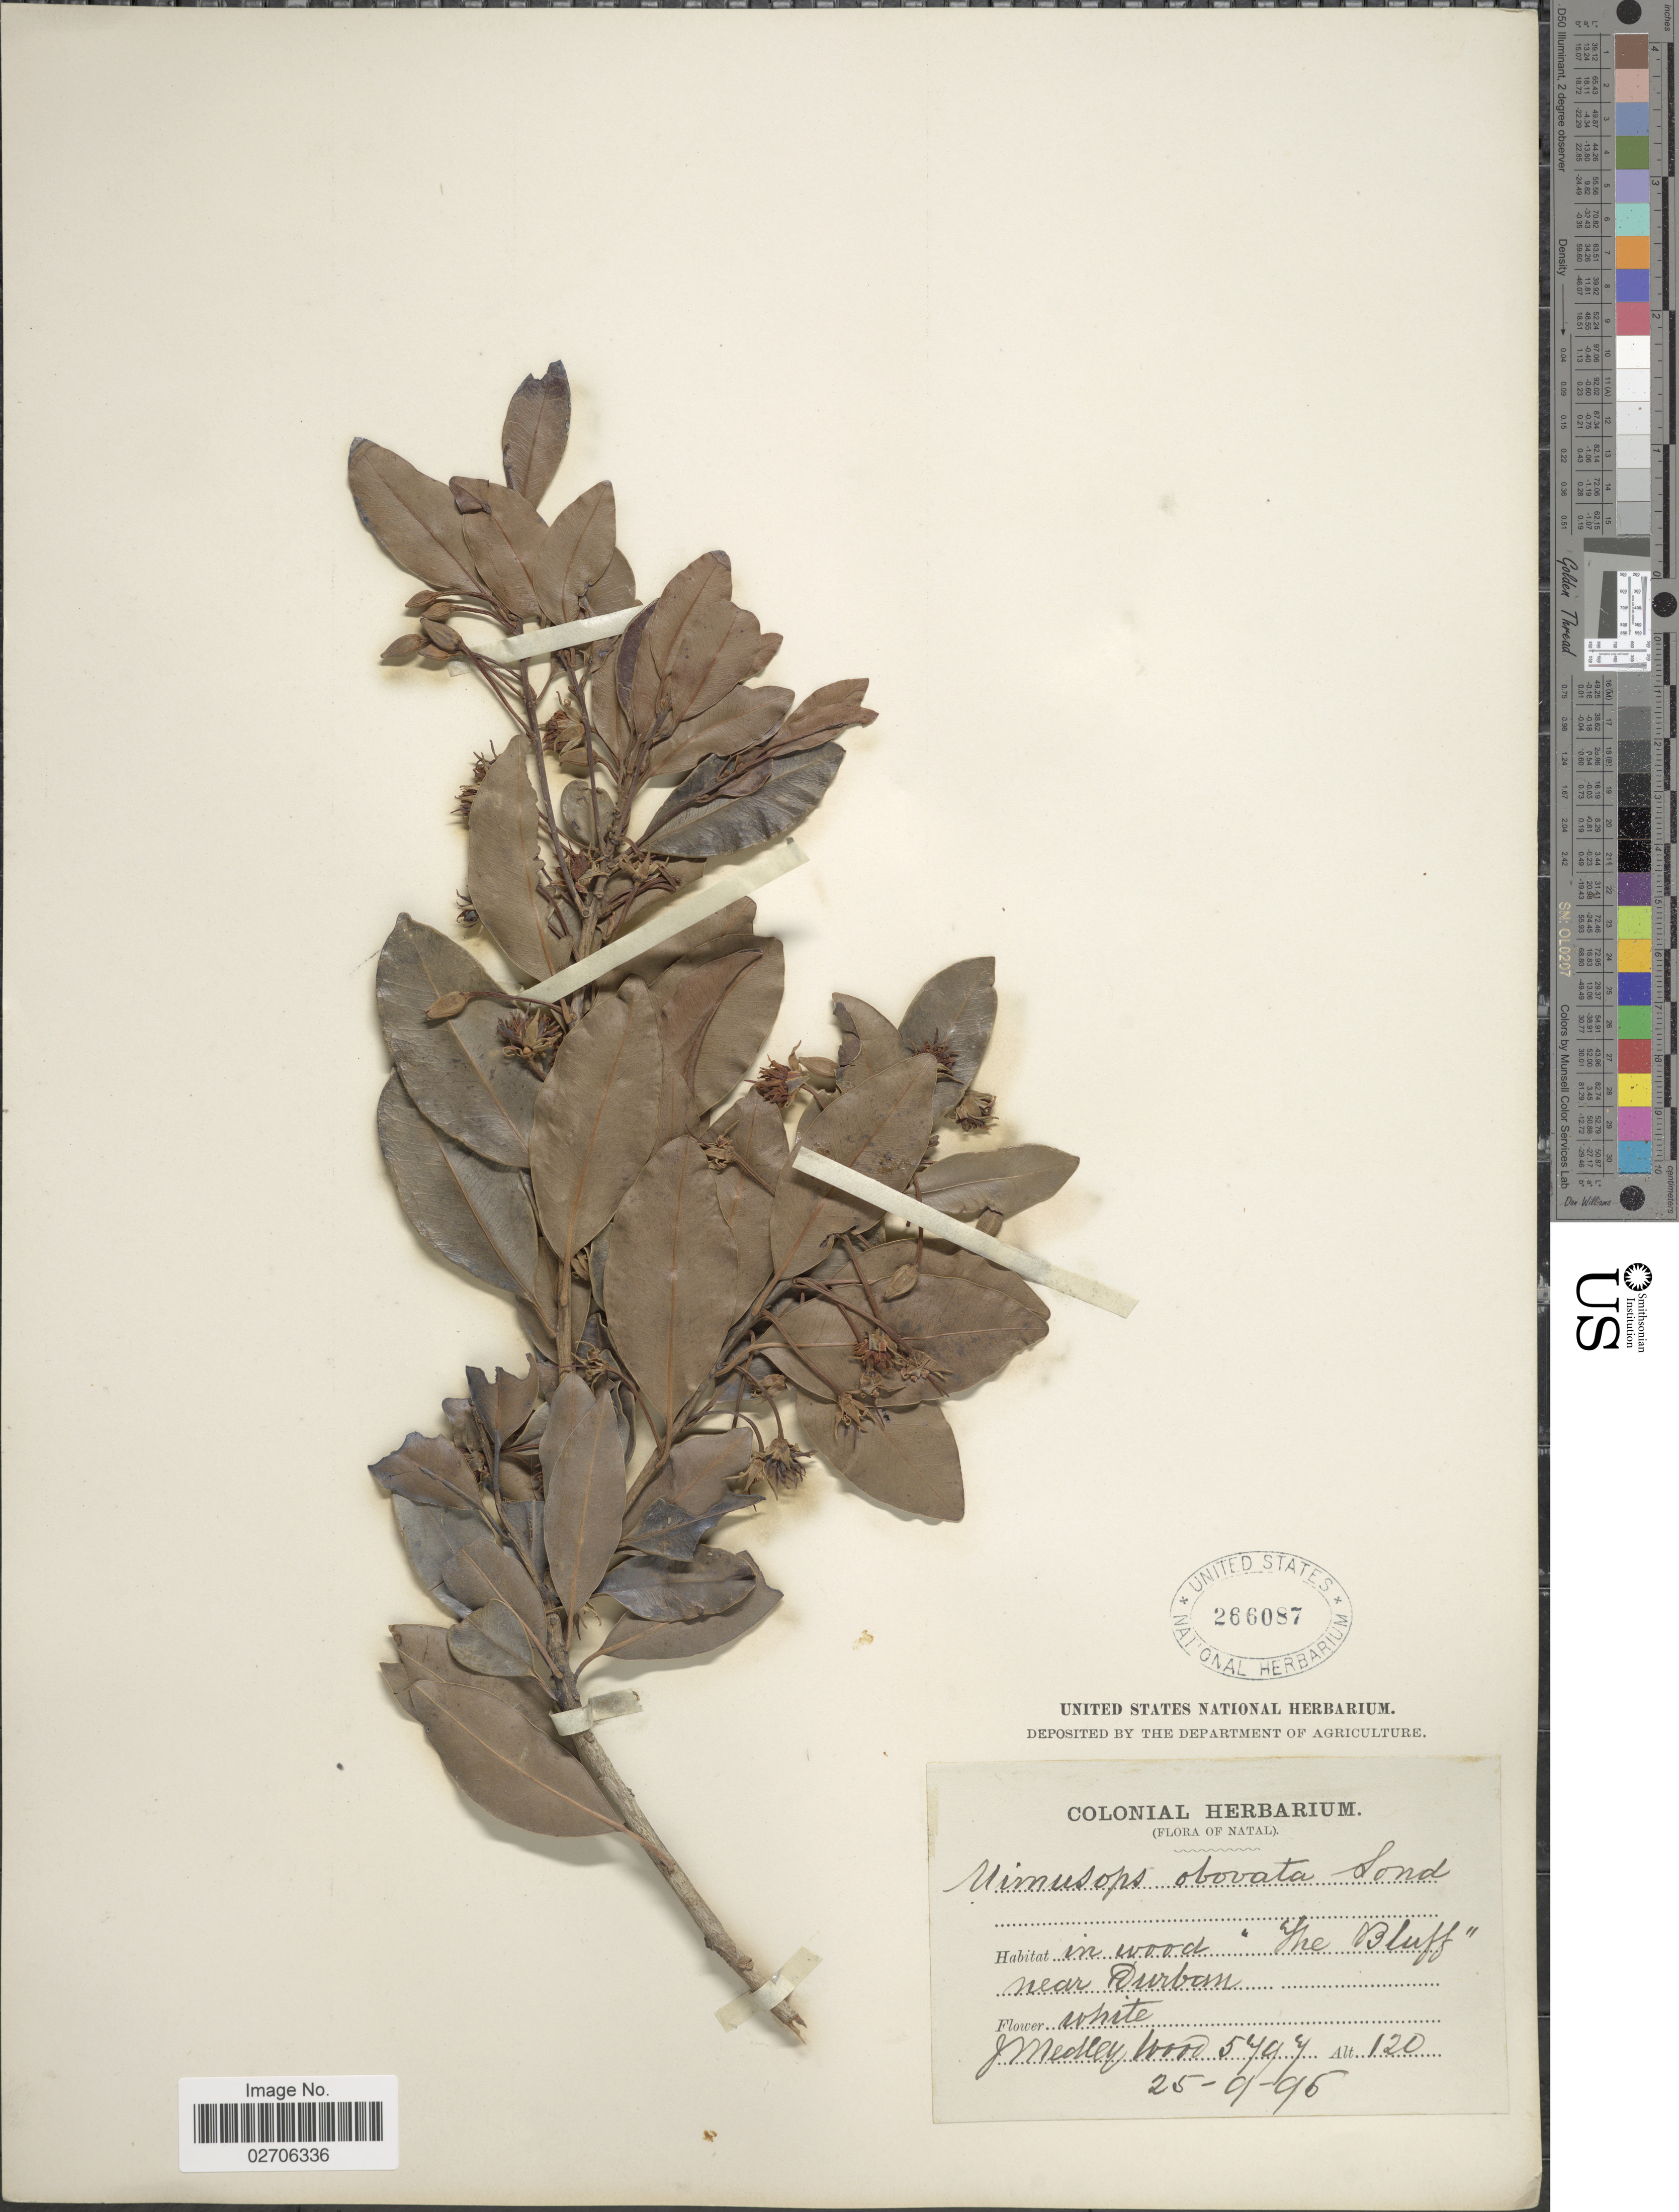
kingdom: Plantae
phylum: Tracheophyta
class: Magnoliopsida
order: Ericales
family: Sapotaceae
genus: Mimusops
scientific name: Mimusops obovata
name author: Sond.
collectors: J. Medley Wood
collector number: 5797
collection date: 1896-09-25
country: South Africa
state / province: KwaZulu-Natal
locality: Natal. "The Bluff"near Durban.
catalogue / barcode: US 266087